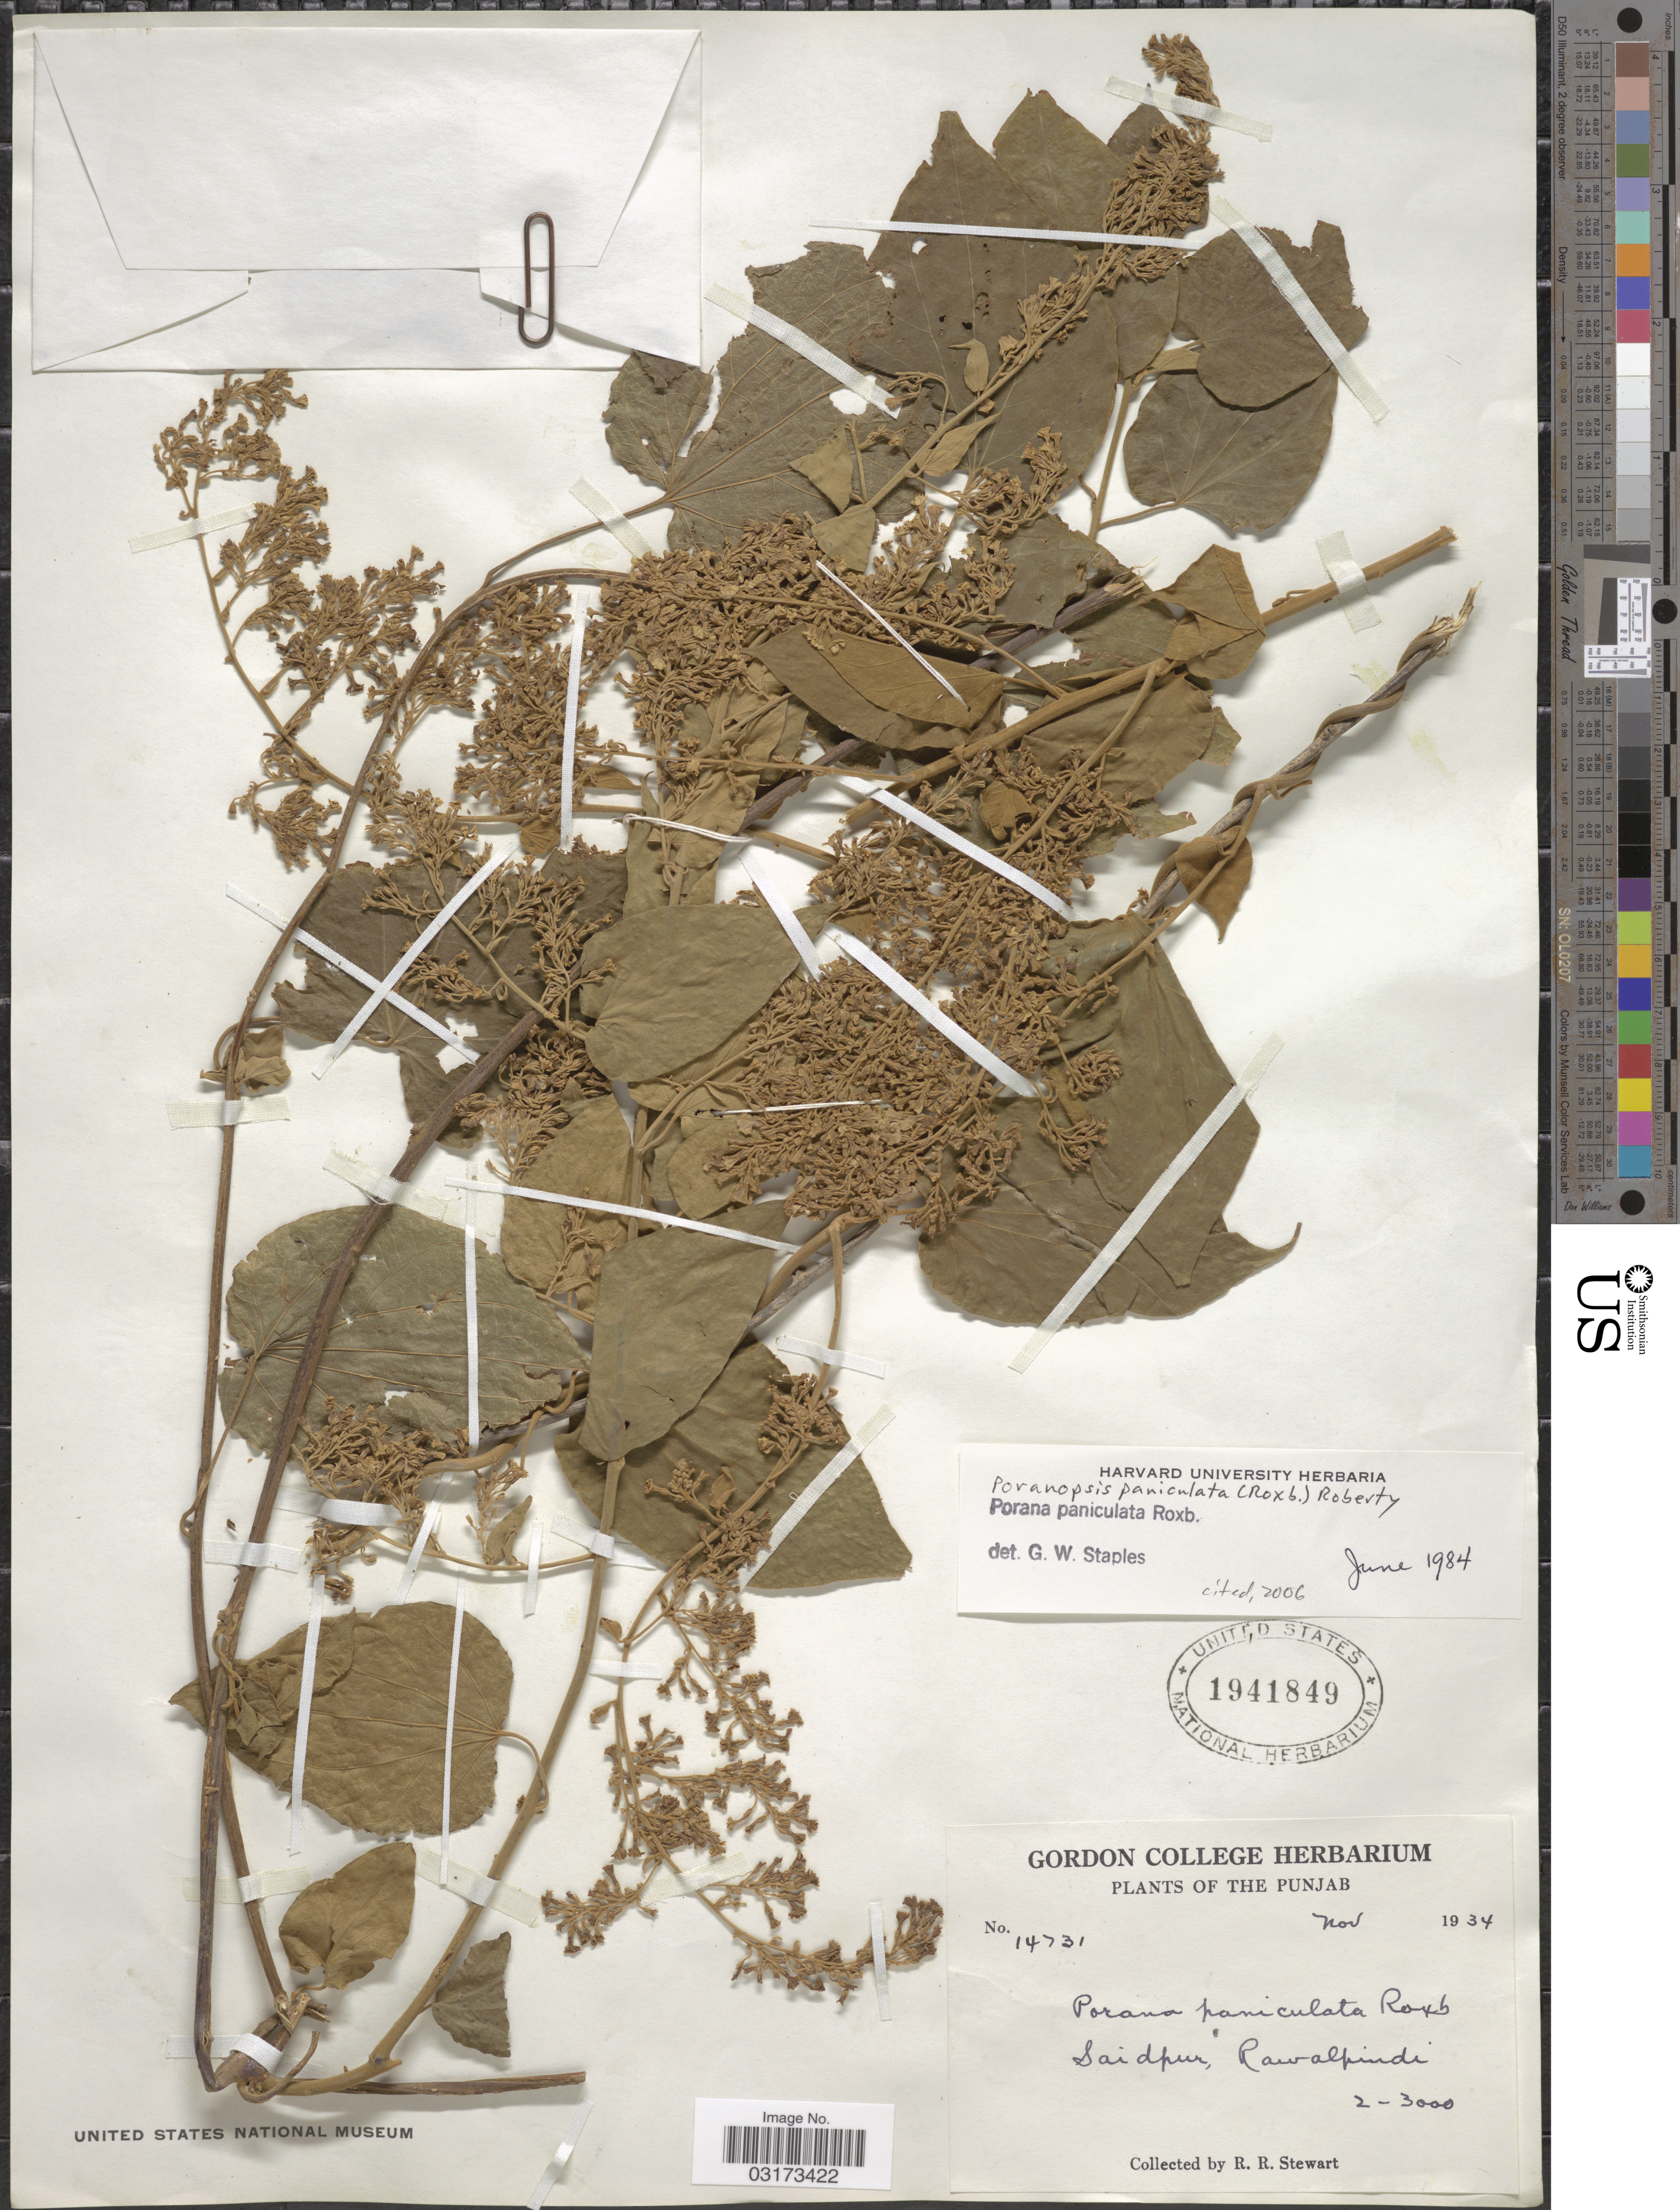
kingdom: Plantae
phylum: Tracheophyta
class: Magnoliopsida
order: Solanales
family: Convolvulaceae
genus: Poranopsis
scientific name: Poranopsis paniculata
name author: (Roxb.) Roberty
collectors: R. Stewart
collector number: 14731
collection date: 1934-11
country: Pakistan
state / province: Punjab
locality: Punjab, Saidpur, Rawalpindi.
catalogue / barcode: US 1941849